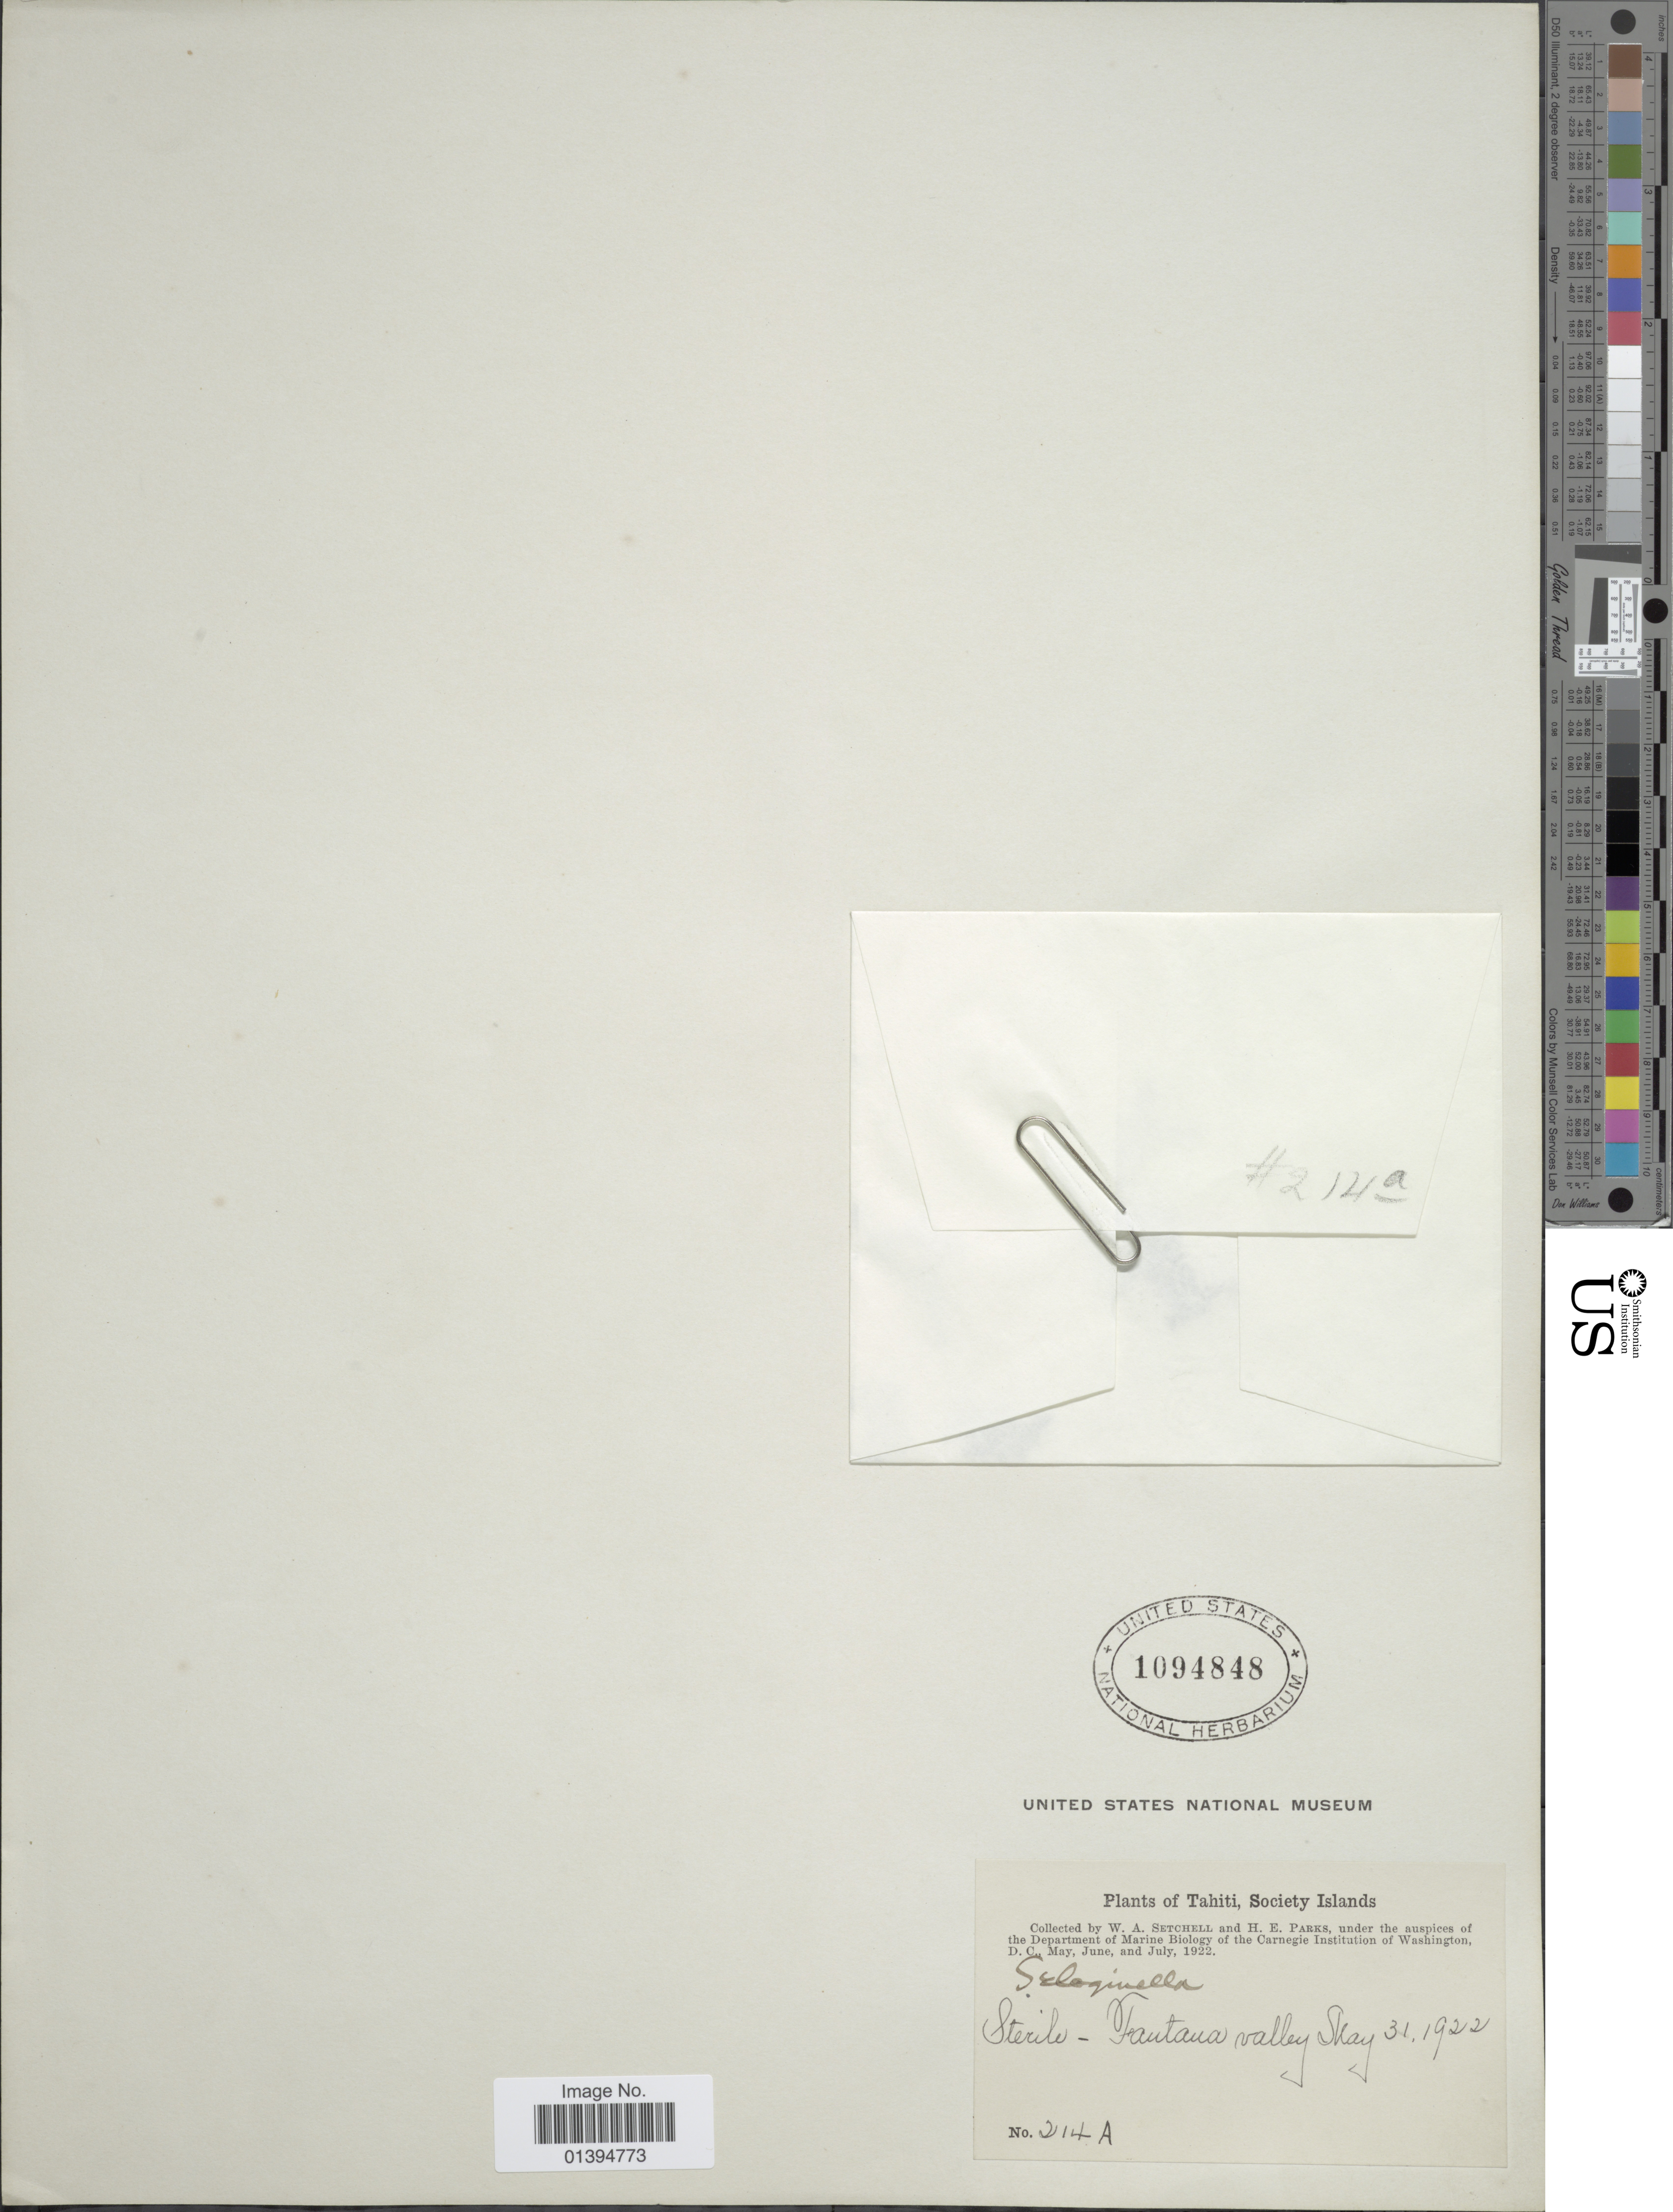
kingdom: Plantae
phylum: Tracheophyta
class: Lycopodiopsida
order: Selaginellales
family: Selaginellaceae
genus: Selaginella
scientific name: Selaginella setchellii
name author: Schmidt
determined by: Florence, J.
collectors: W. Setchell & H. E. Parks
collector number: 214A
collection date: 1922-05-31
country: French Polynesia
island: Tahiti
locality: Tahiti, Society Islands, Fantana valley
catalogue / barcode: US 1094848